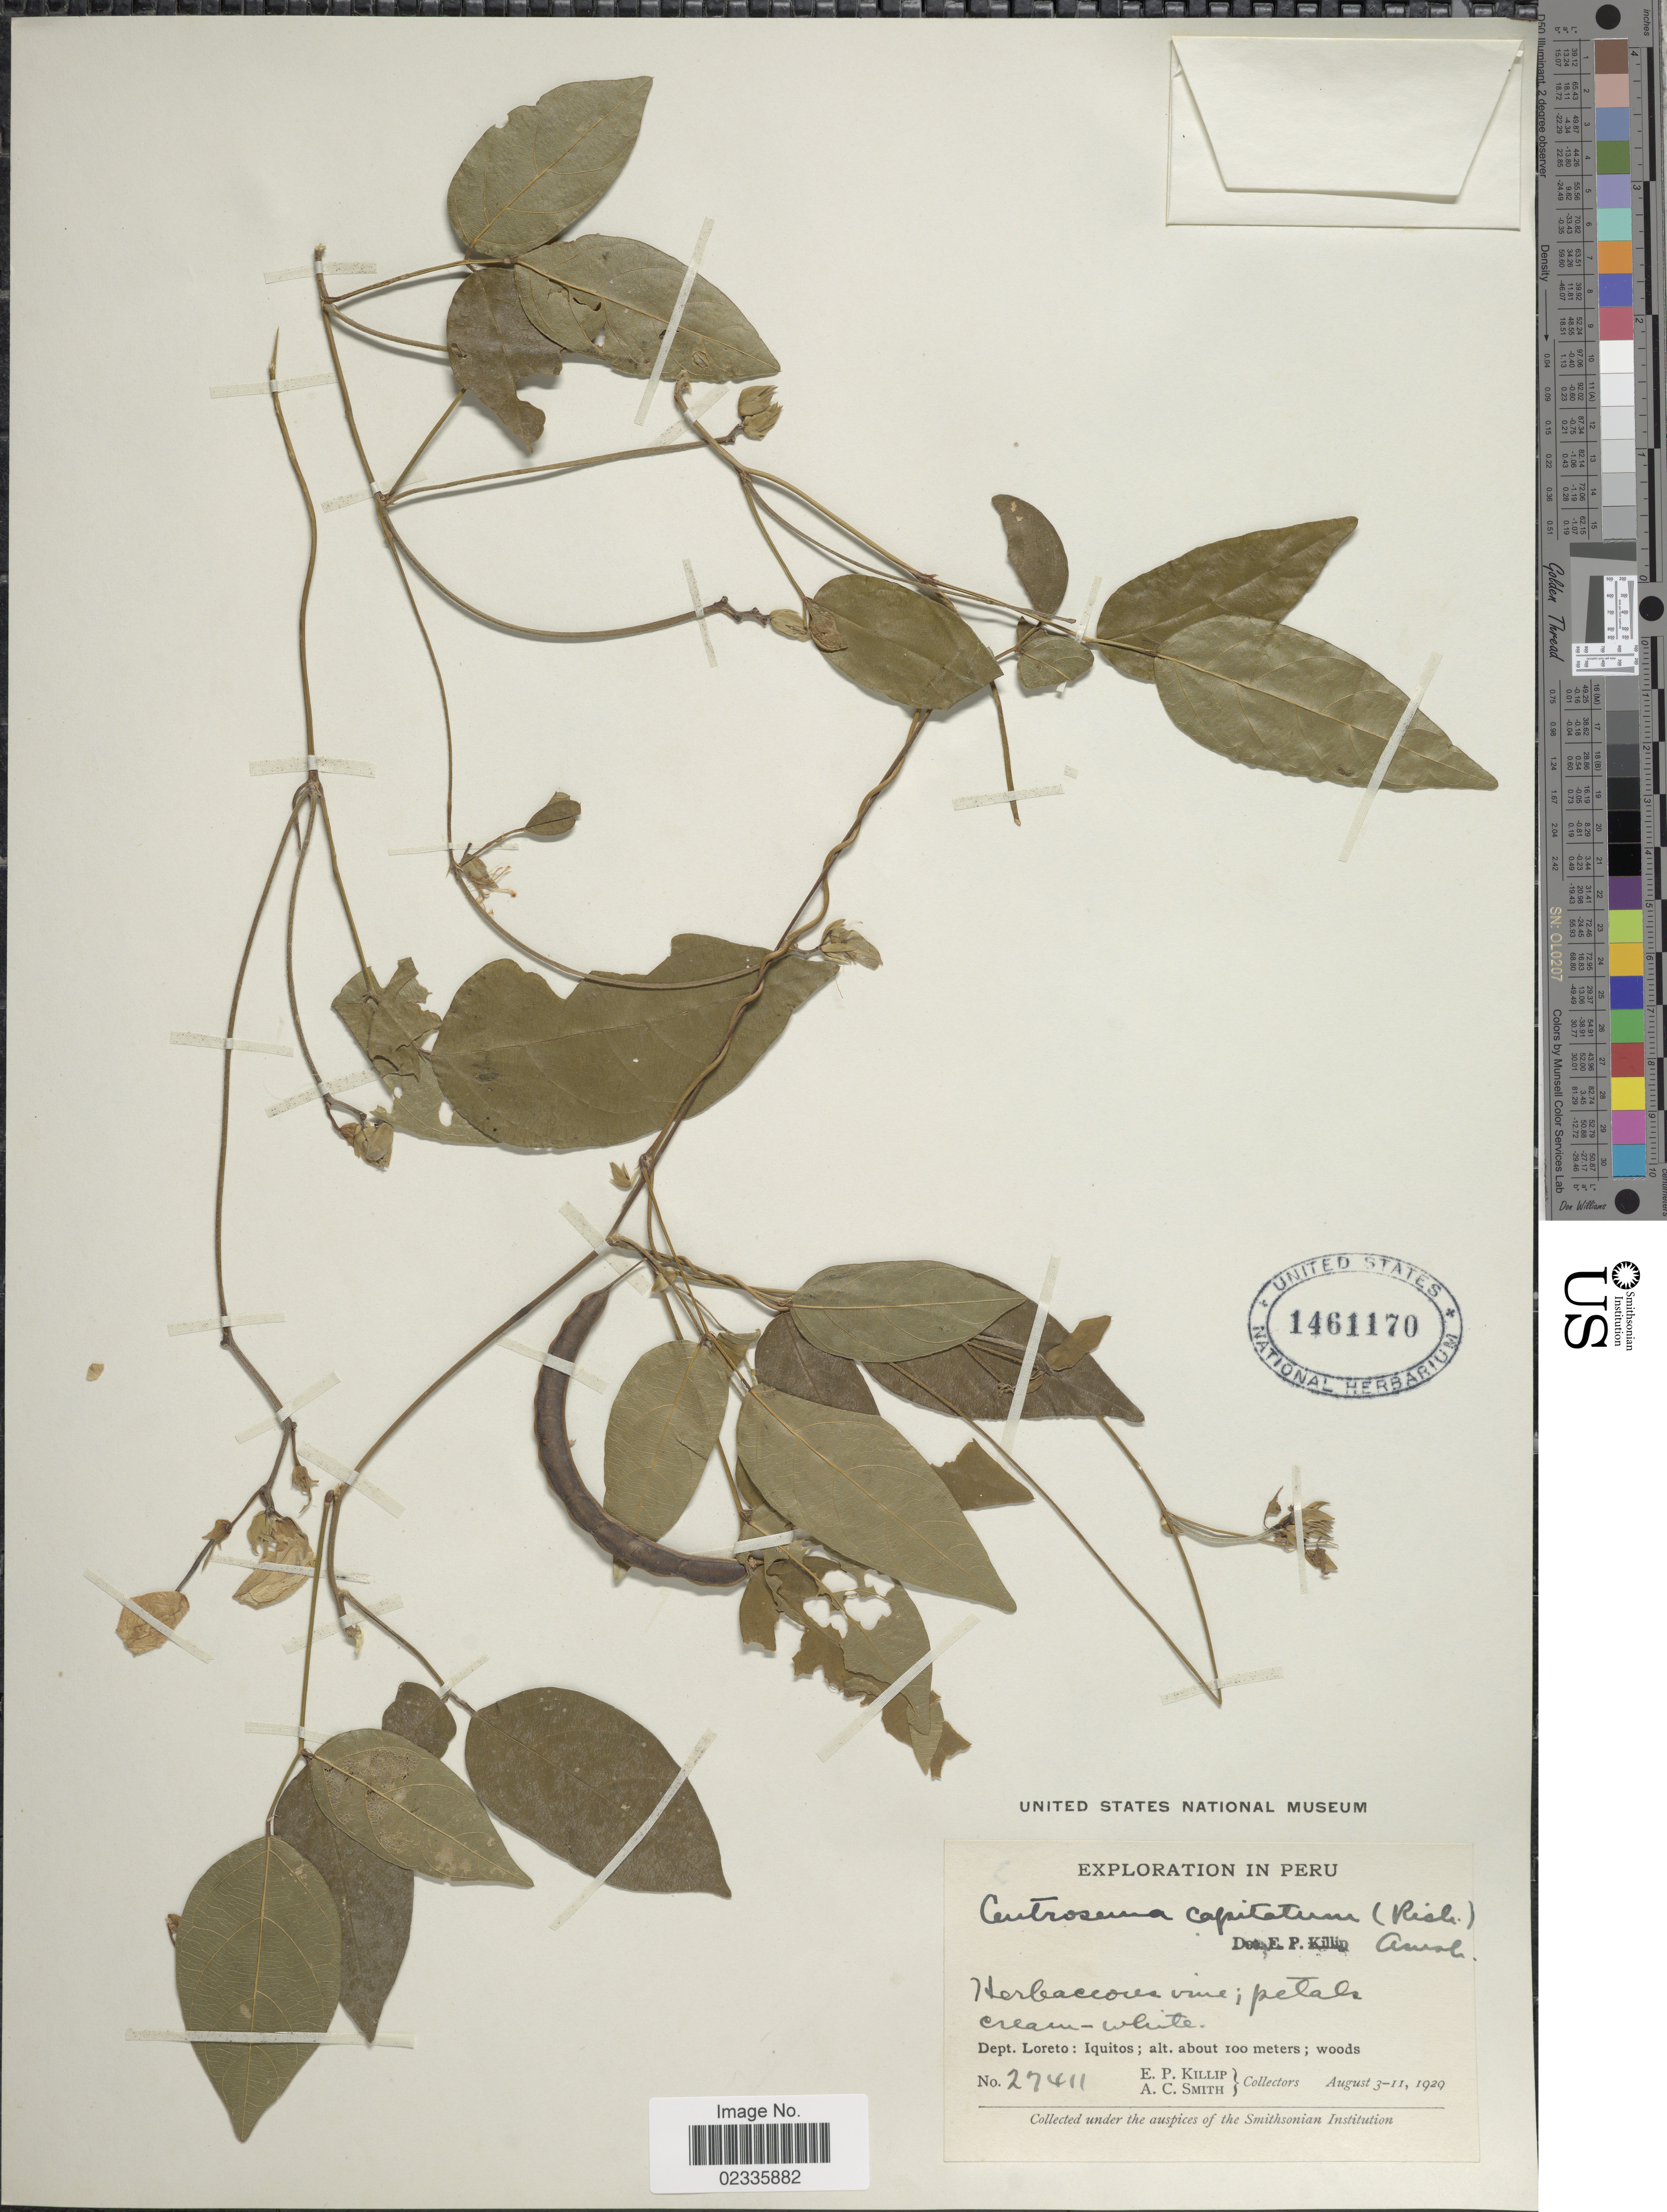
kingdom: Plantae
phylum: Tracheophyta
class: Magnoliopsida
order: Fabales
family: Fabaceae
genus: Centrosema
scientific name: Centrosema capitatum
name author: (Rich.) Amshoff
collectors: E. P. Killip & A. C. Smith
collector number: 27411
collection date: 1929-08-03/1929-08-11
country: Peru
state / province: Loreto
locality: Iquitos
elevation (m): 100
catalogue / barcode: US 1461170